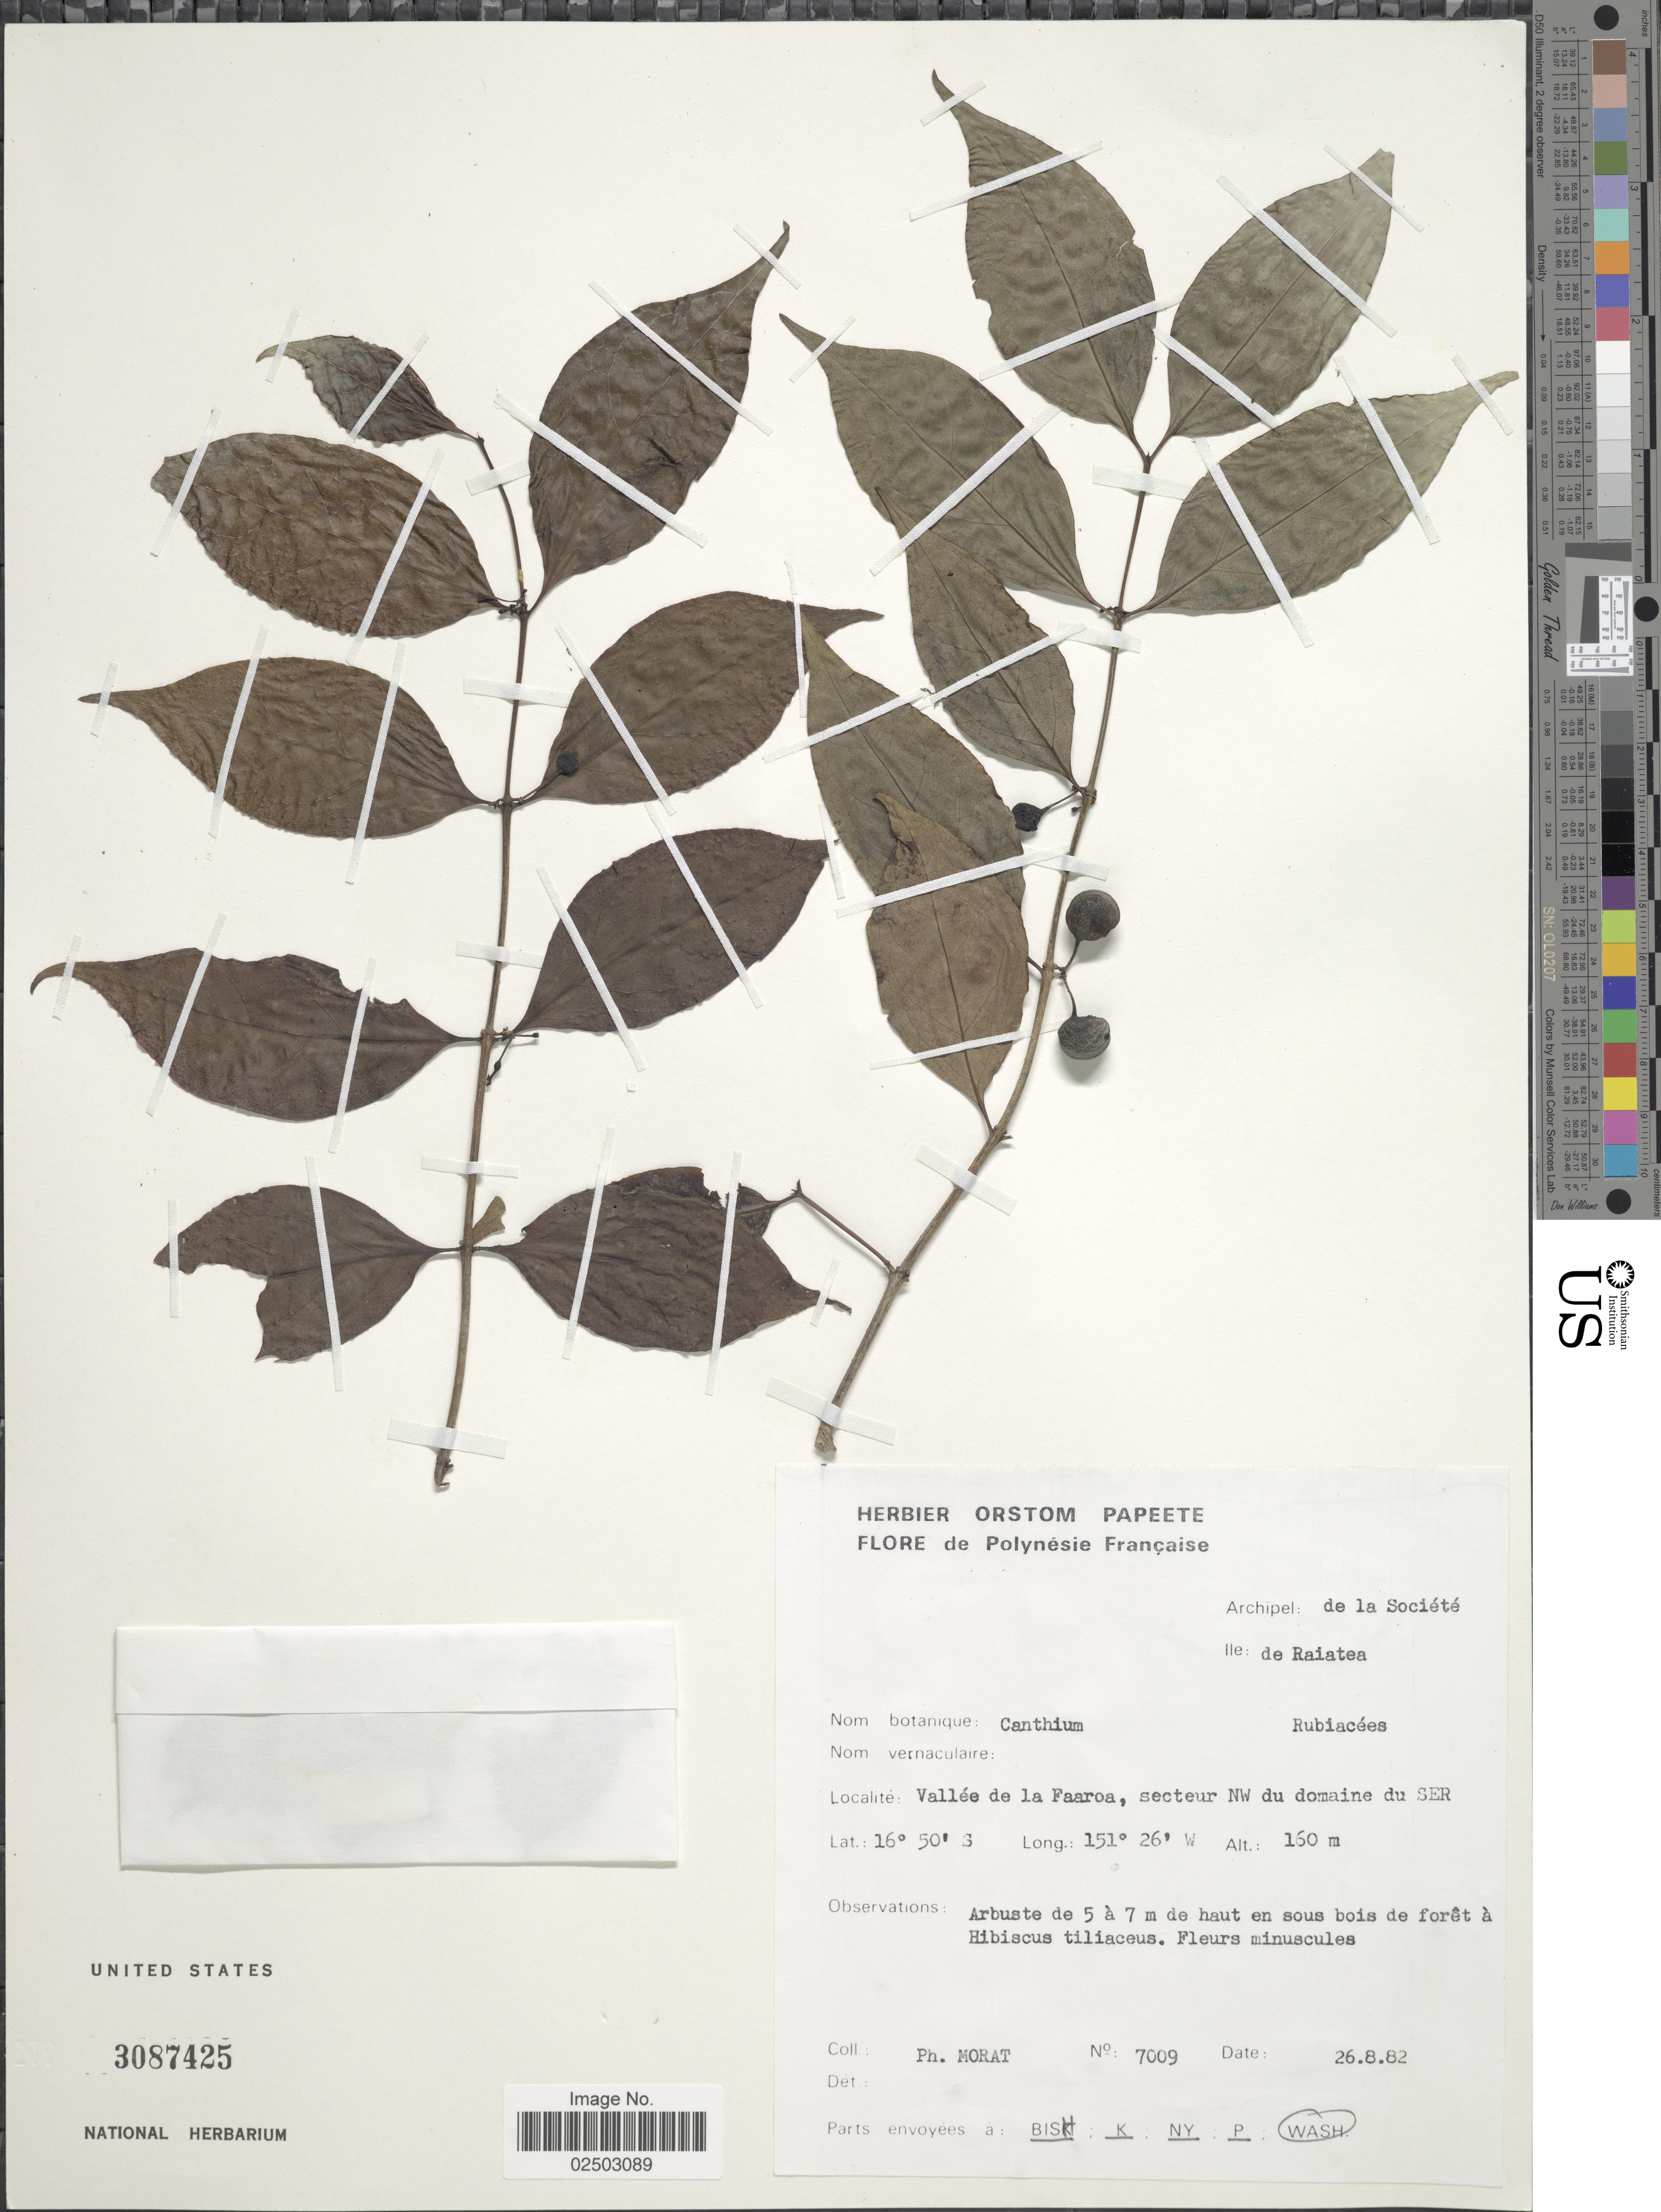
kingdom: Plantae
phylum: Tracheophyta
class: Magnoliopsida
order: Gentianales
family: Rubiaceae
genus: Bridsonia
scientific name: Bridsonia chamaedendrum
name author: (Kuntze) Verstraete & A.E. van Wyk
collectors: P. Morat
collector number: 7009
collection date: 1982-08-26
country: French Polynesia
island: Raiatea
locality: Archipel de la Societe, Ile de Raiatea, Vallee de la Faaroa, secteur NW du domaine du SER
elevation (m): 160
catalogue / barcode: US 3087425